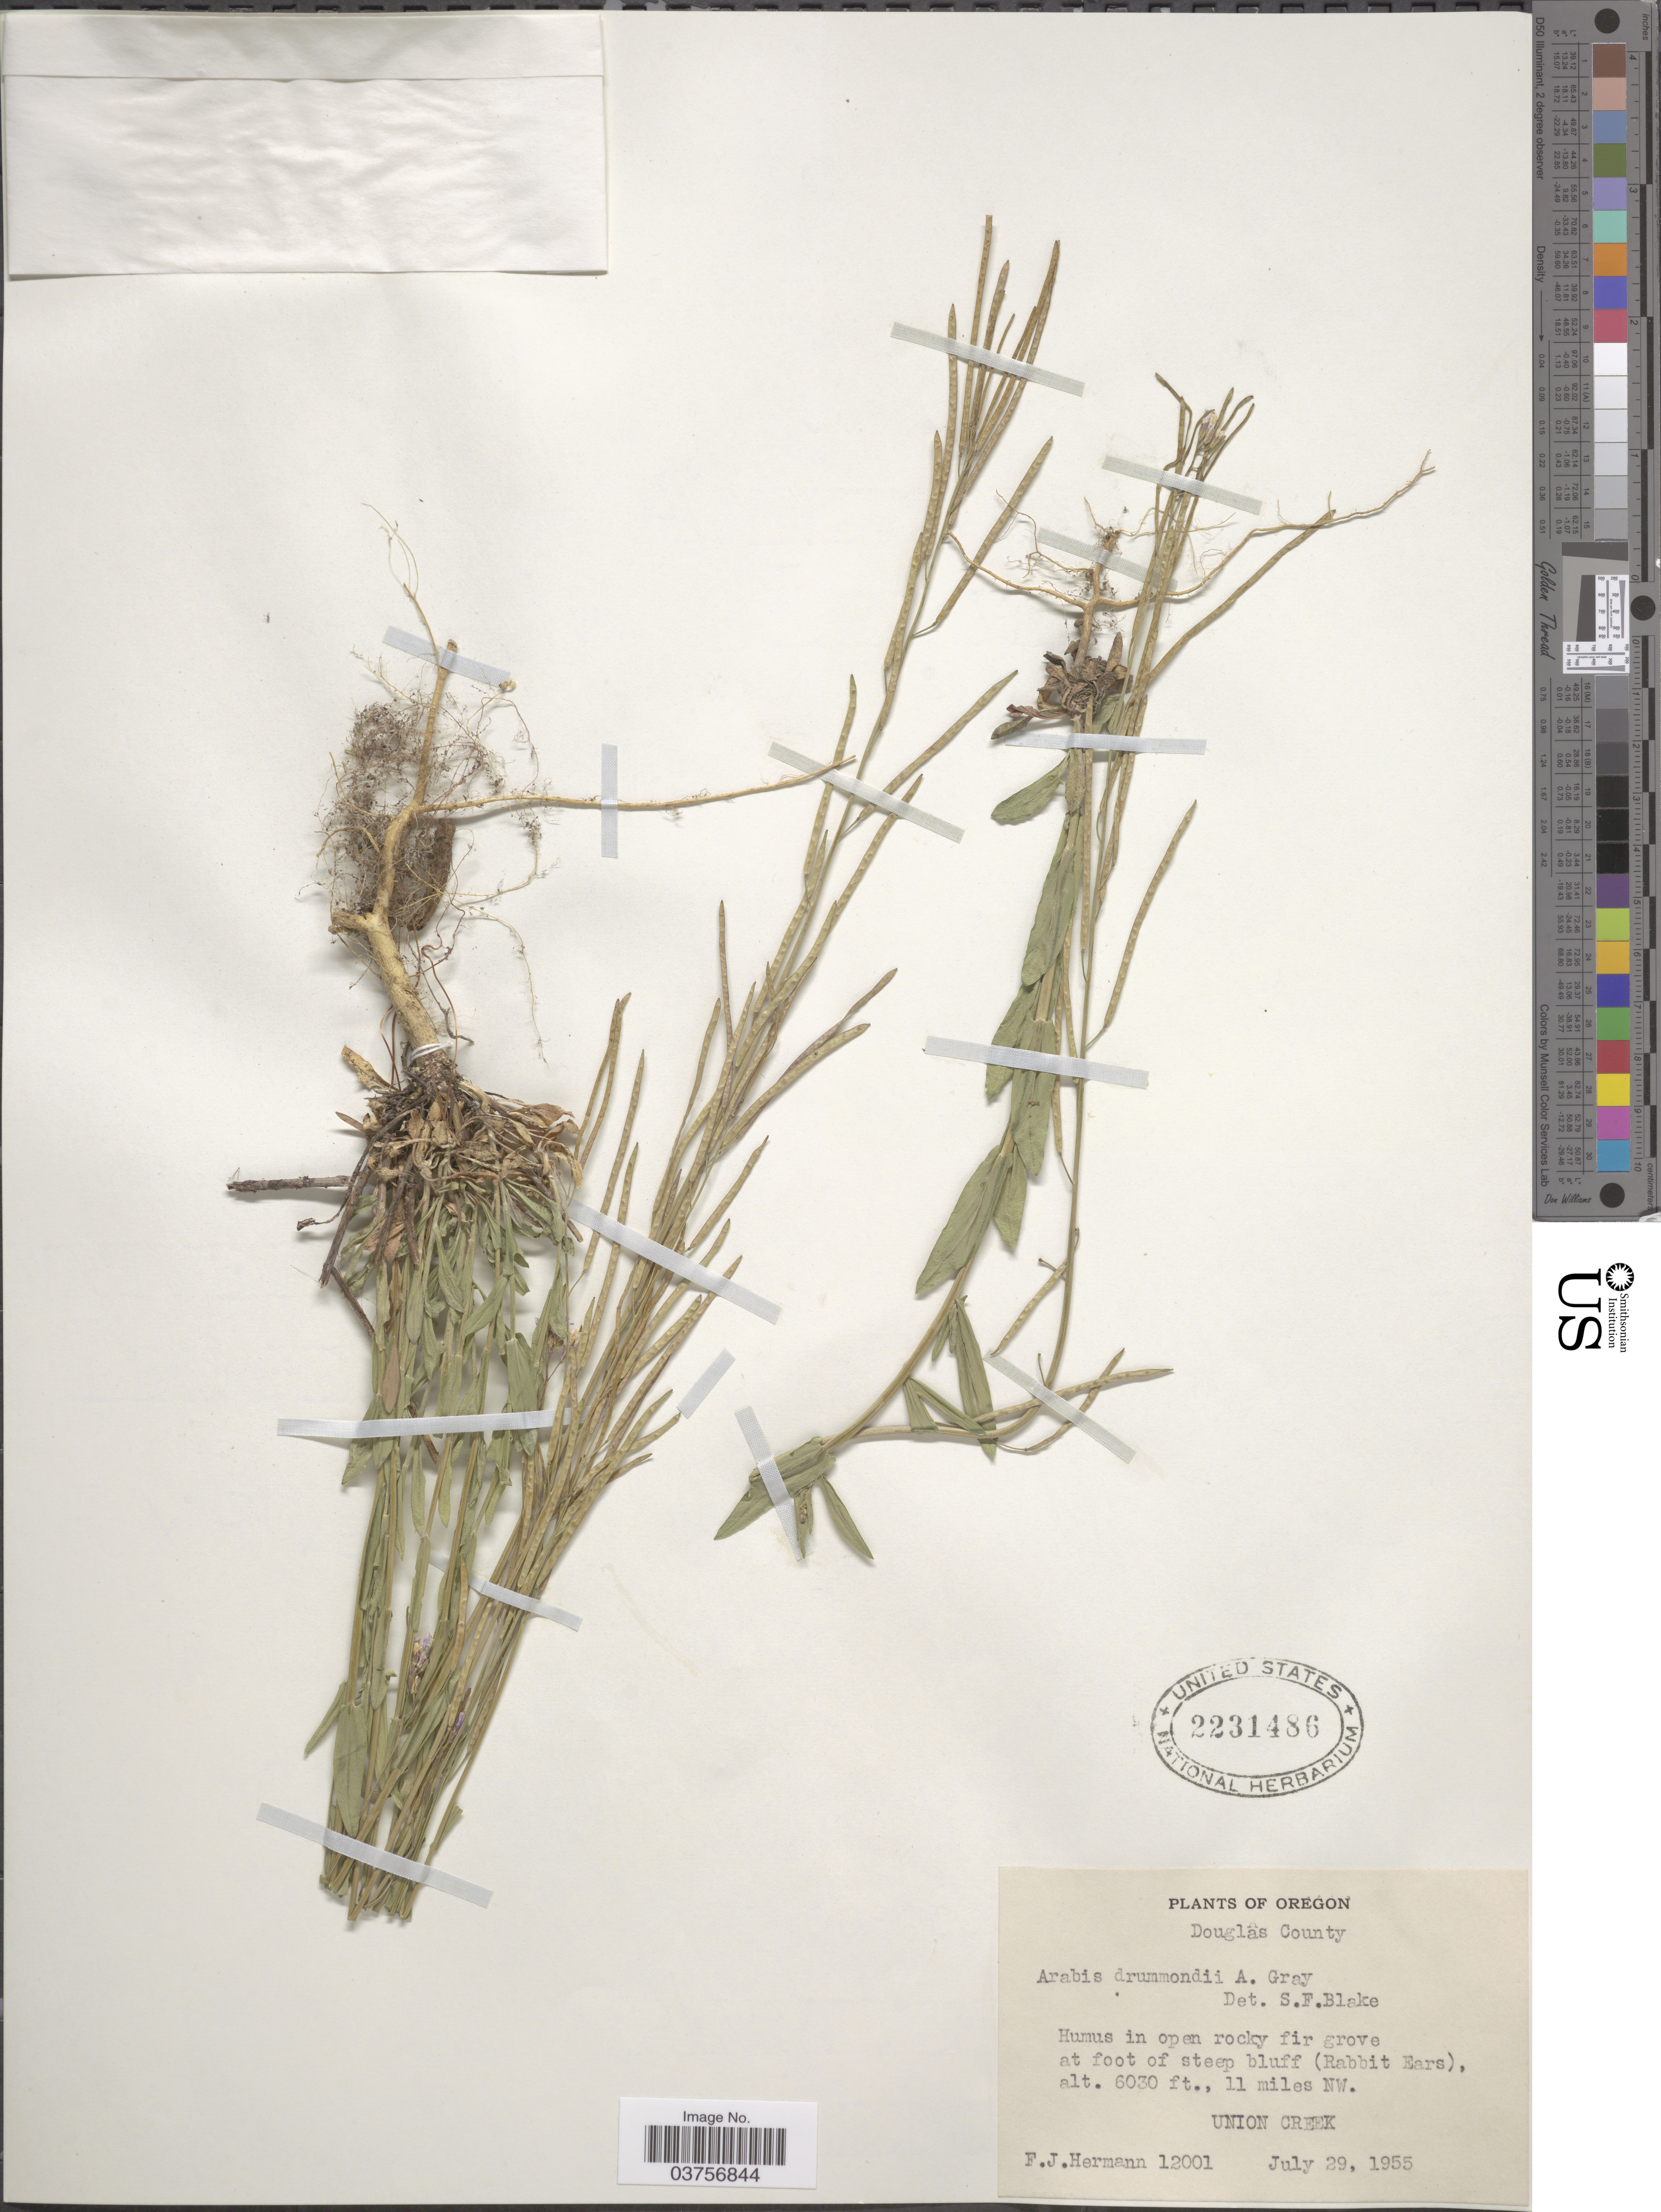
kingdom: Plantae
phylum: Tracheophyta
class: Magnoliopsida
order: Brassicales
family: Brassicaceae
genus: Arabis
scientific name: Arabis drummondii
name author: A. Gray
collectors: F. J. Hermann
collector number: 12001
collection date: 1955-07-29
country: United States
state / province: Oregon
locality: Douglas County. Humus in open rocky fir grove at foot of steep bluff (Rabbit Ears), 11 miles NW. Union Creek.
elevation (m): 1838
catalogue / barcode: US 2231486